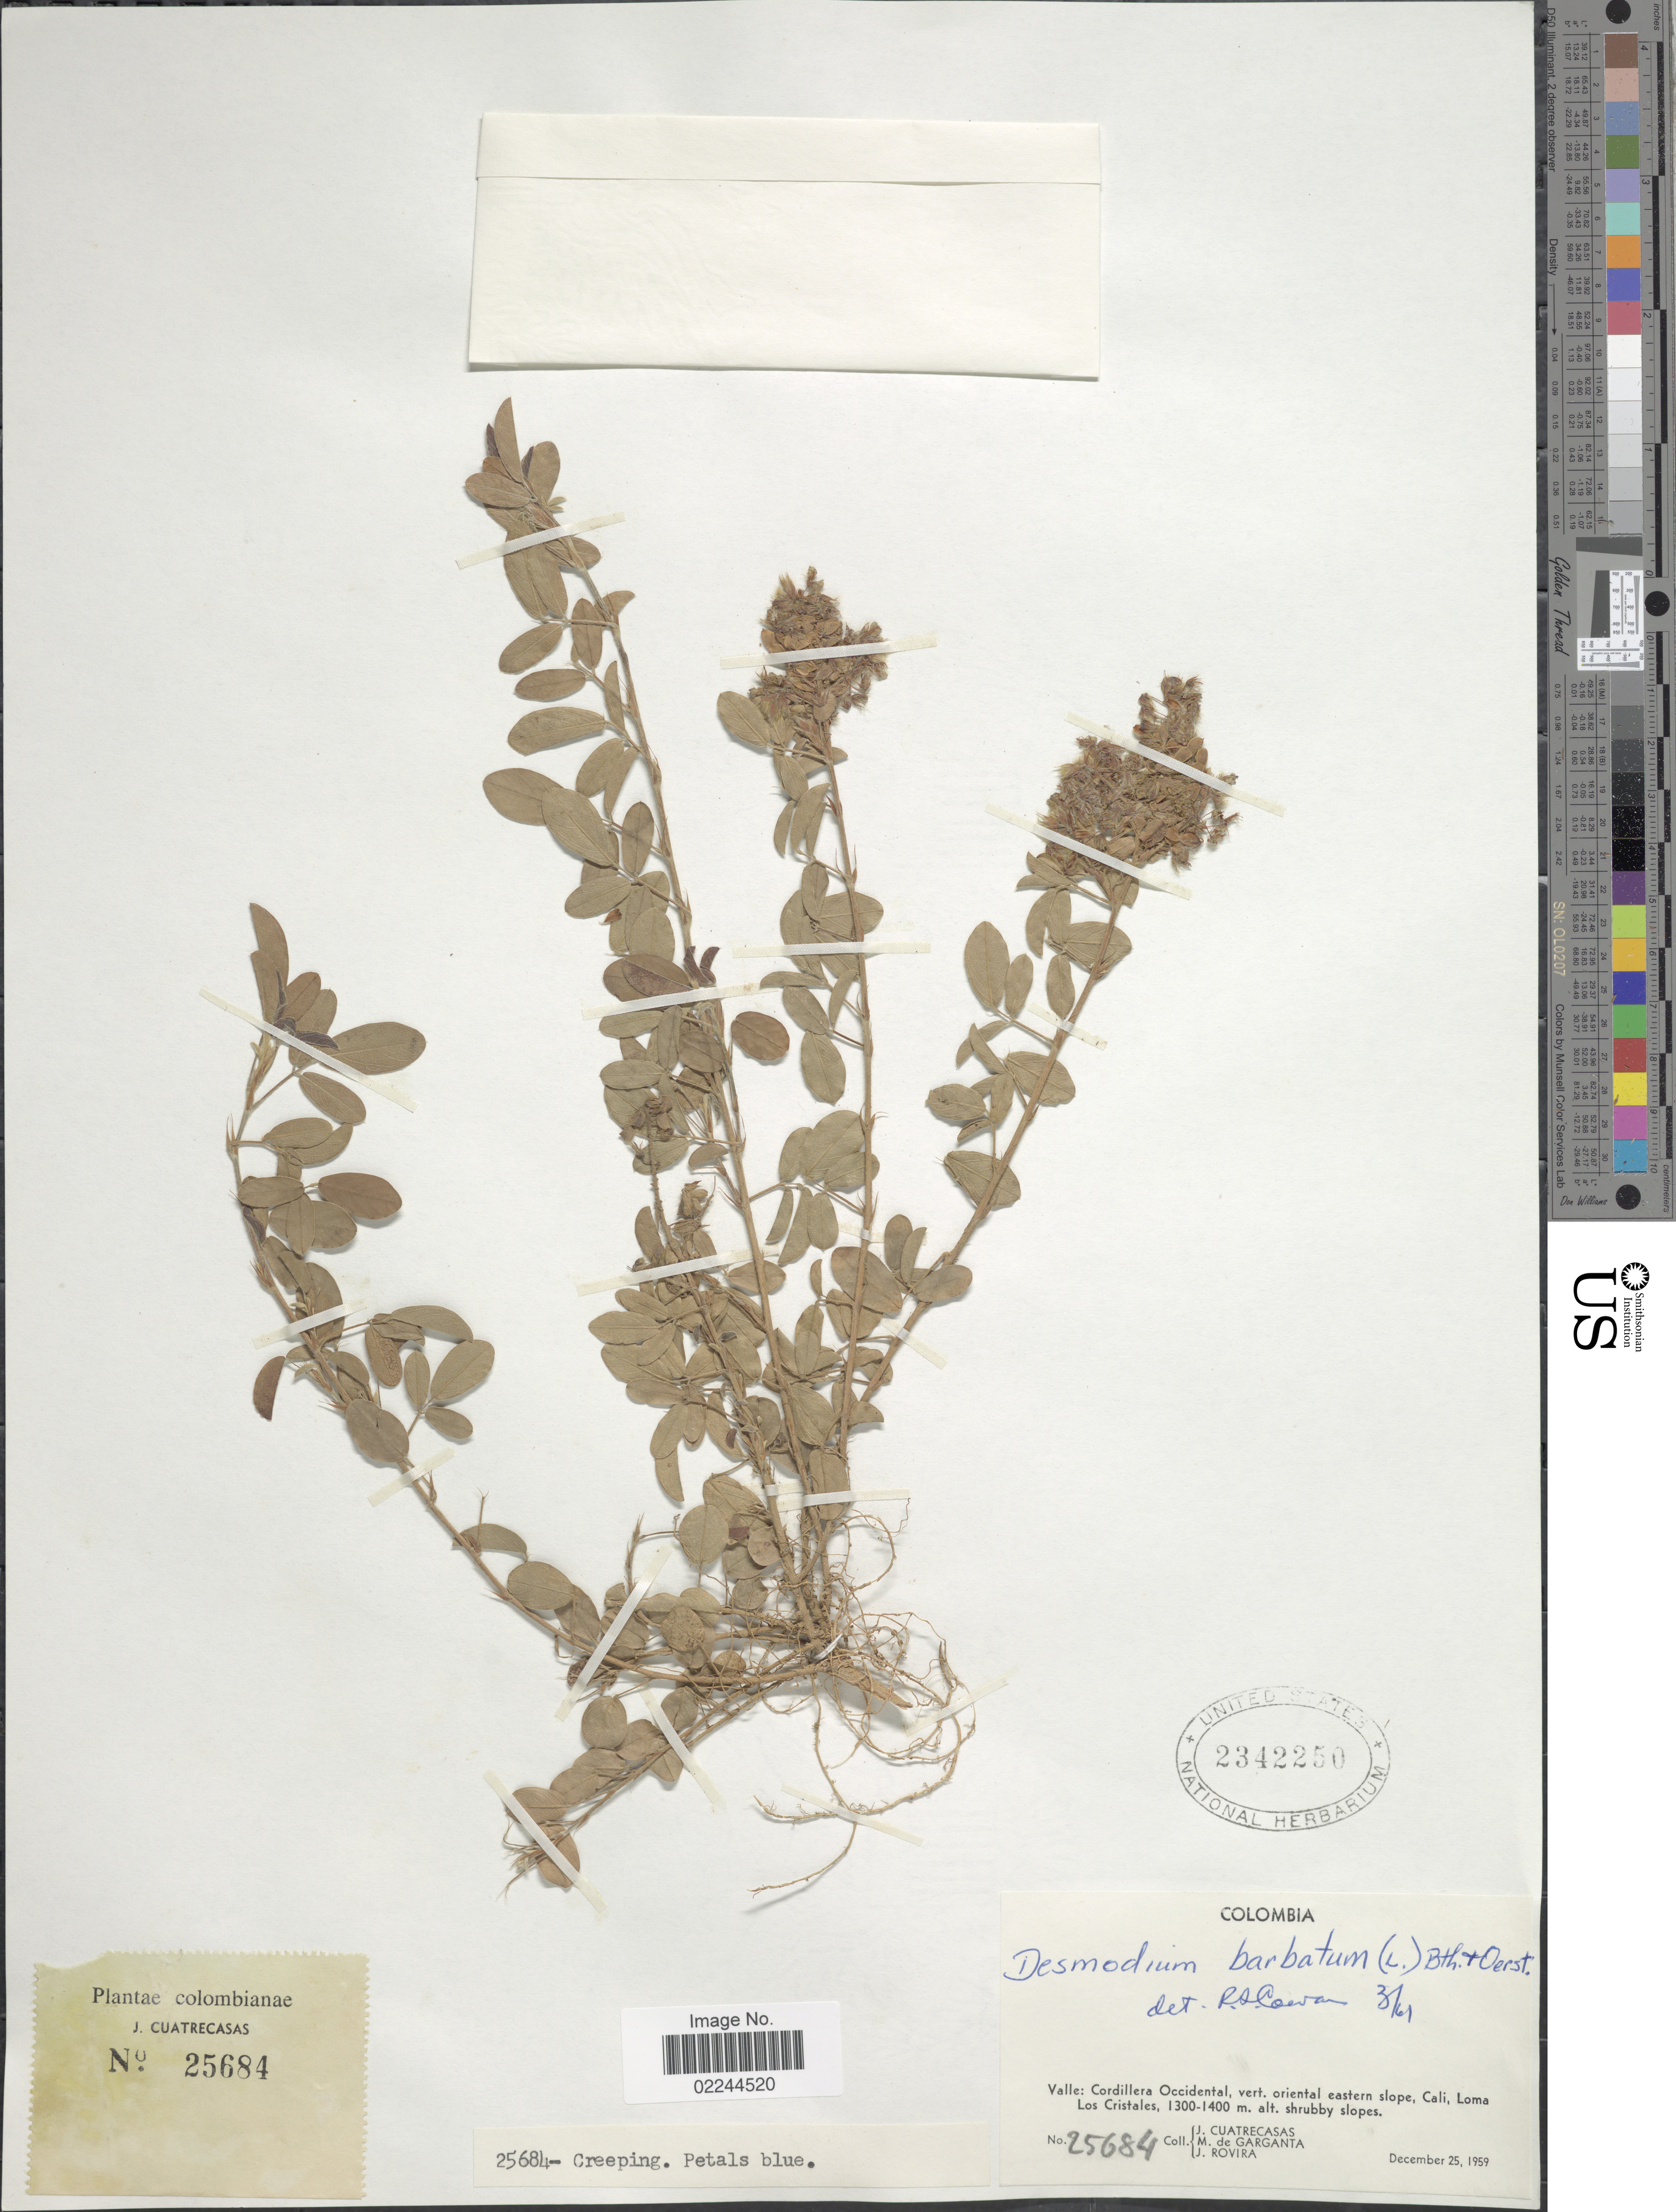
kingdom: Plantae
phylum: Tracheophyta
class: Magnoliopsida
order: Fabales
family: Fabaceae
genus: Grona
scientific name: Grona barbata var. barbata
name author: (L.) H. Ohashi & K. Ohashi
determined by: Strong, Mark T., (BOT), Smithsonian Institution - National Museum of Natural History (UNITED STATES)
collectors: J. Cuatrecasas, M. Garganta & J. Rovira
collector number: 25684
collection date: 1959-12-25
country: Colombia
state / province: Valle del Cauca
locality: Valle: Cordillera Occidental, vert. oriental eastern slope, Cali, Loma Los Cristales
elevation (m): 1300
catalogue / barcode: US 2342250